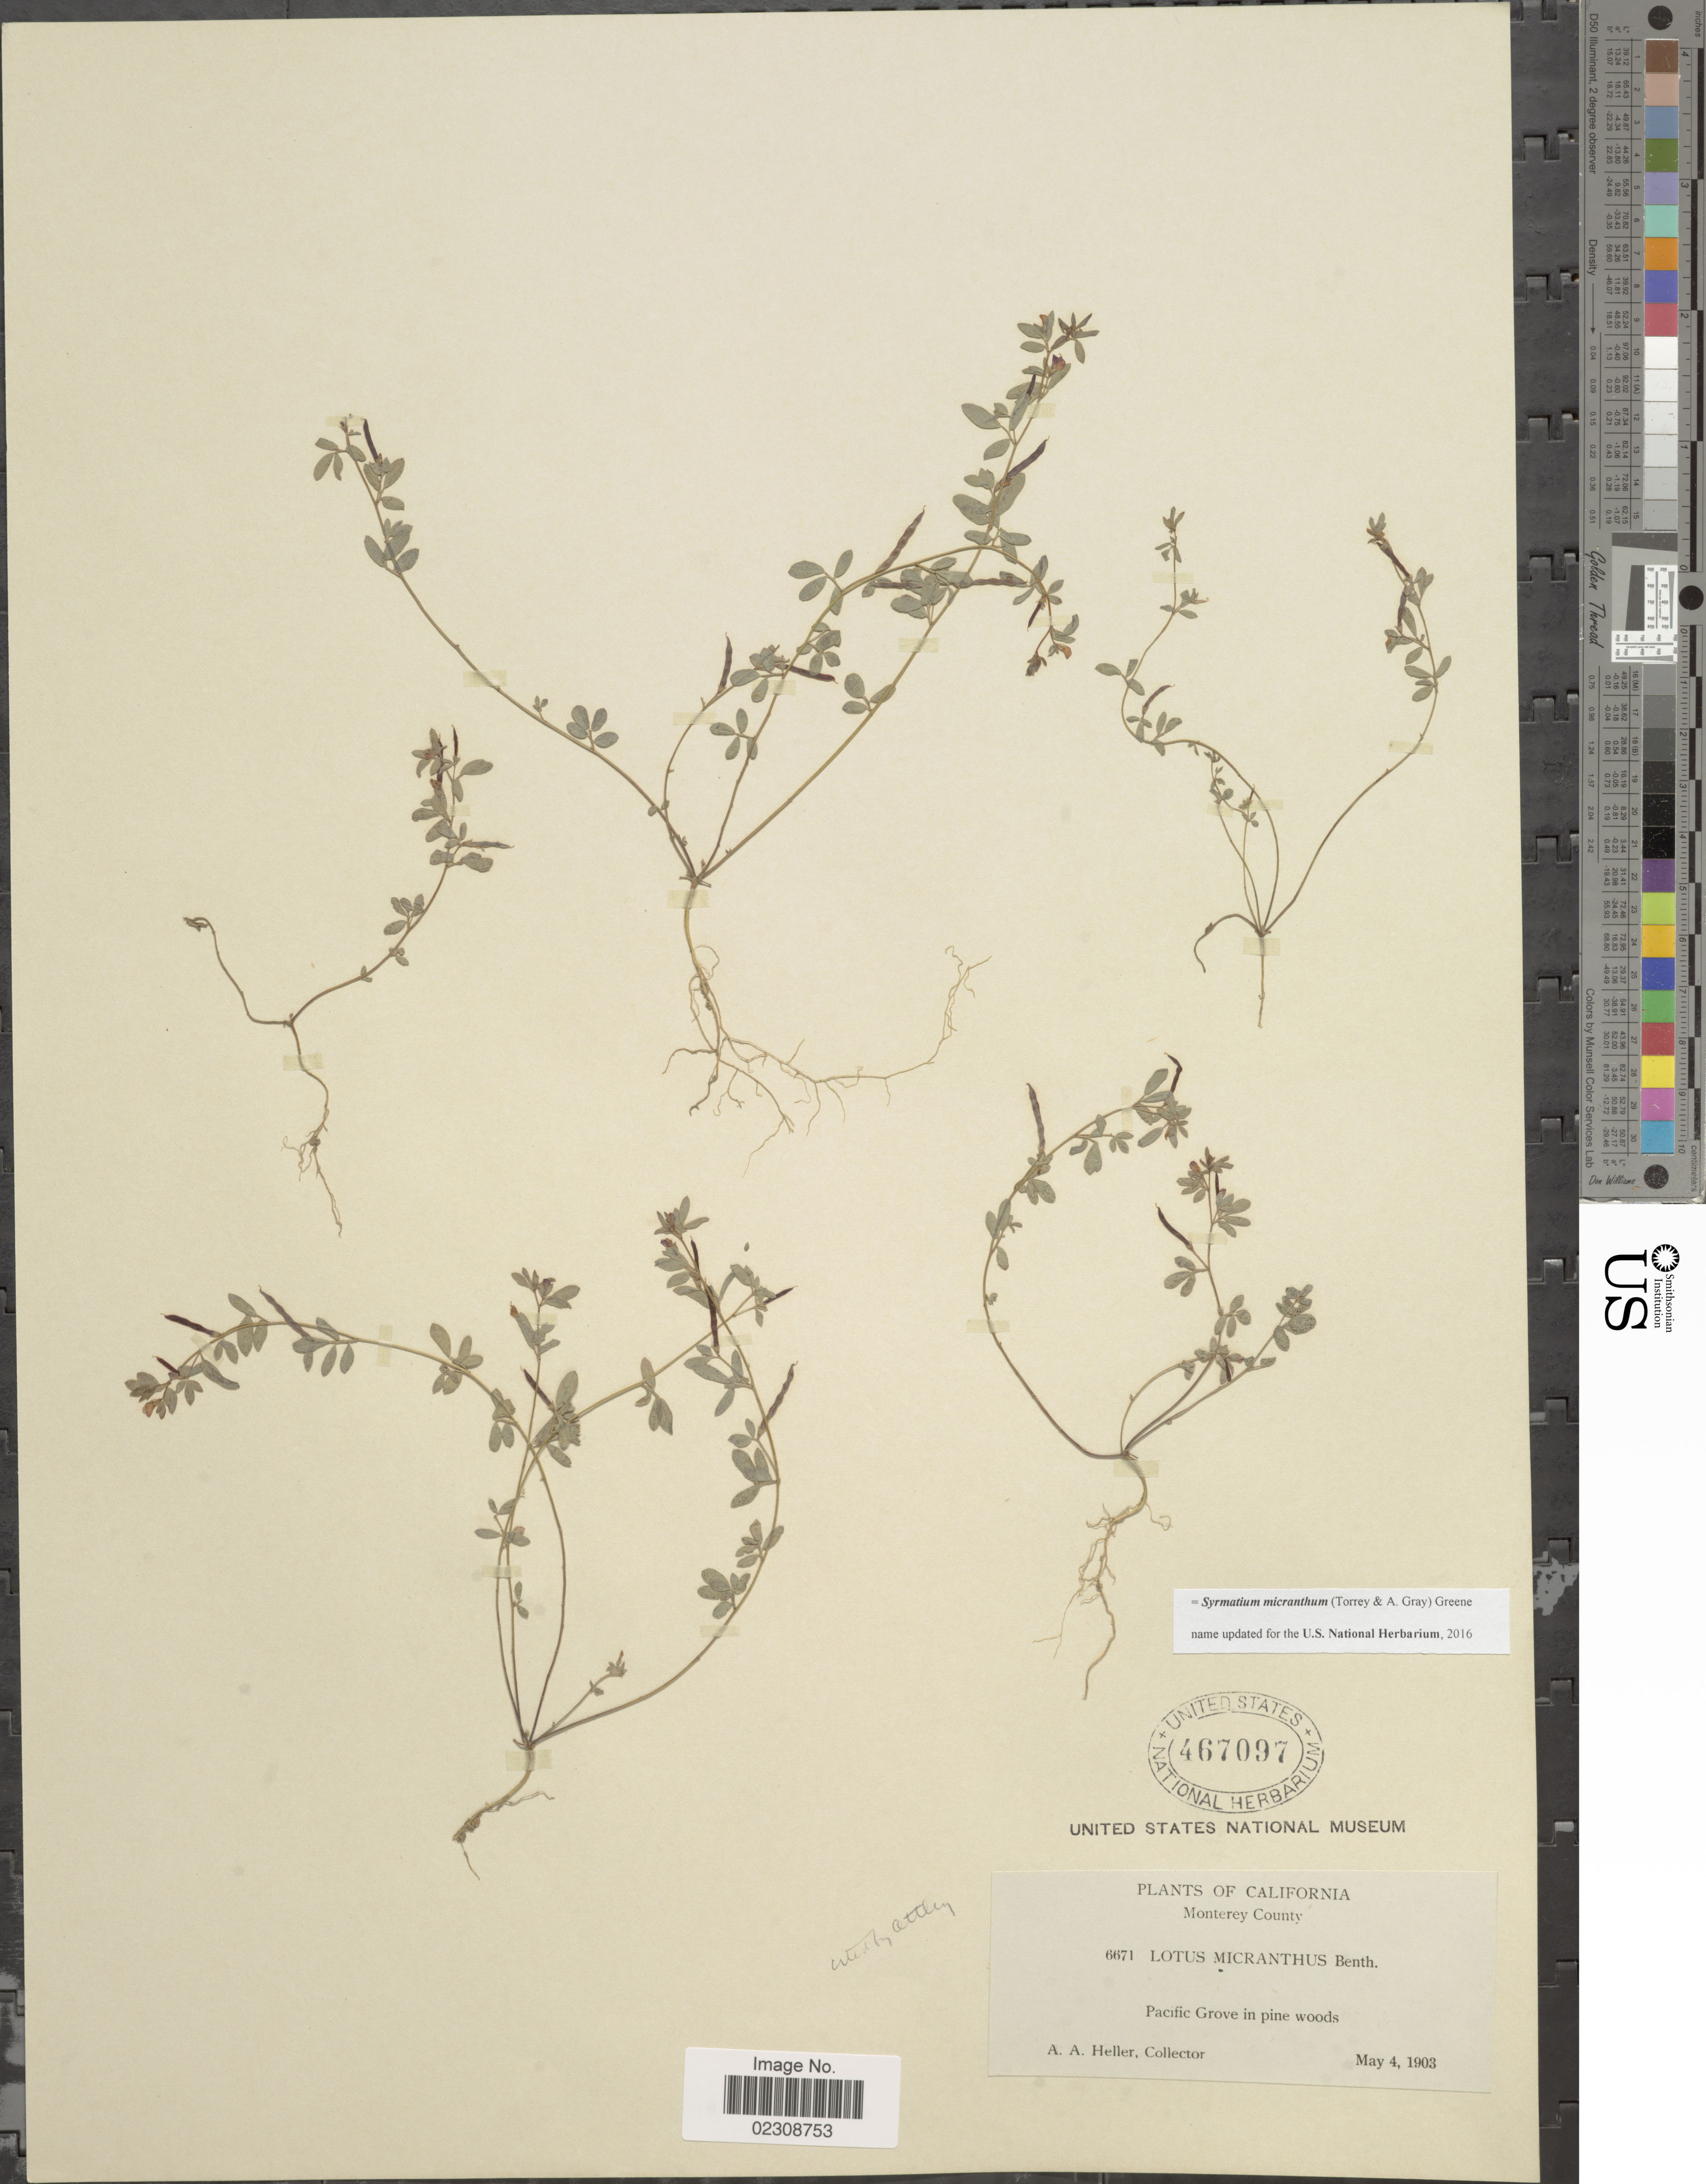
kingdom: Plantae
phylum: Tracheophyta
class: Magnoliopsida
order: Fabales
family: Fabaceae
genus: Syrmatium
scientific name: Syrmatium micranthum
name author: (Torr. & A. Gray) Greene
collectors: A. A. Heller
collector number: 6671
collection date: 1903-05-04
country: United States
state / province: California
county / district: Monterey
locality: Monterey County. Pacific Grove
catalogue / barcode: US 467097